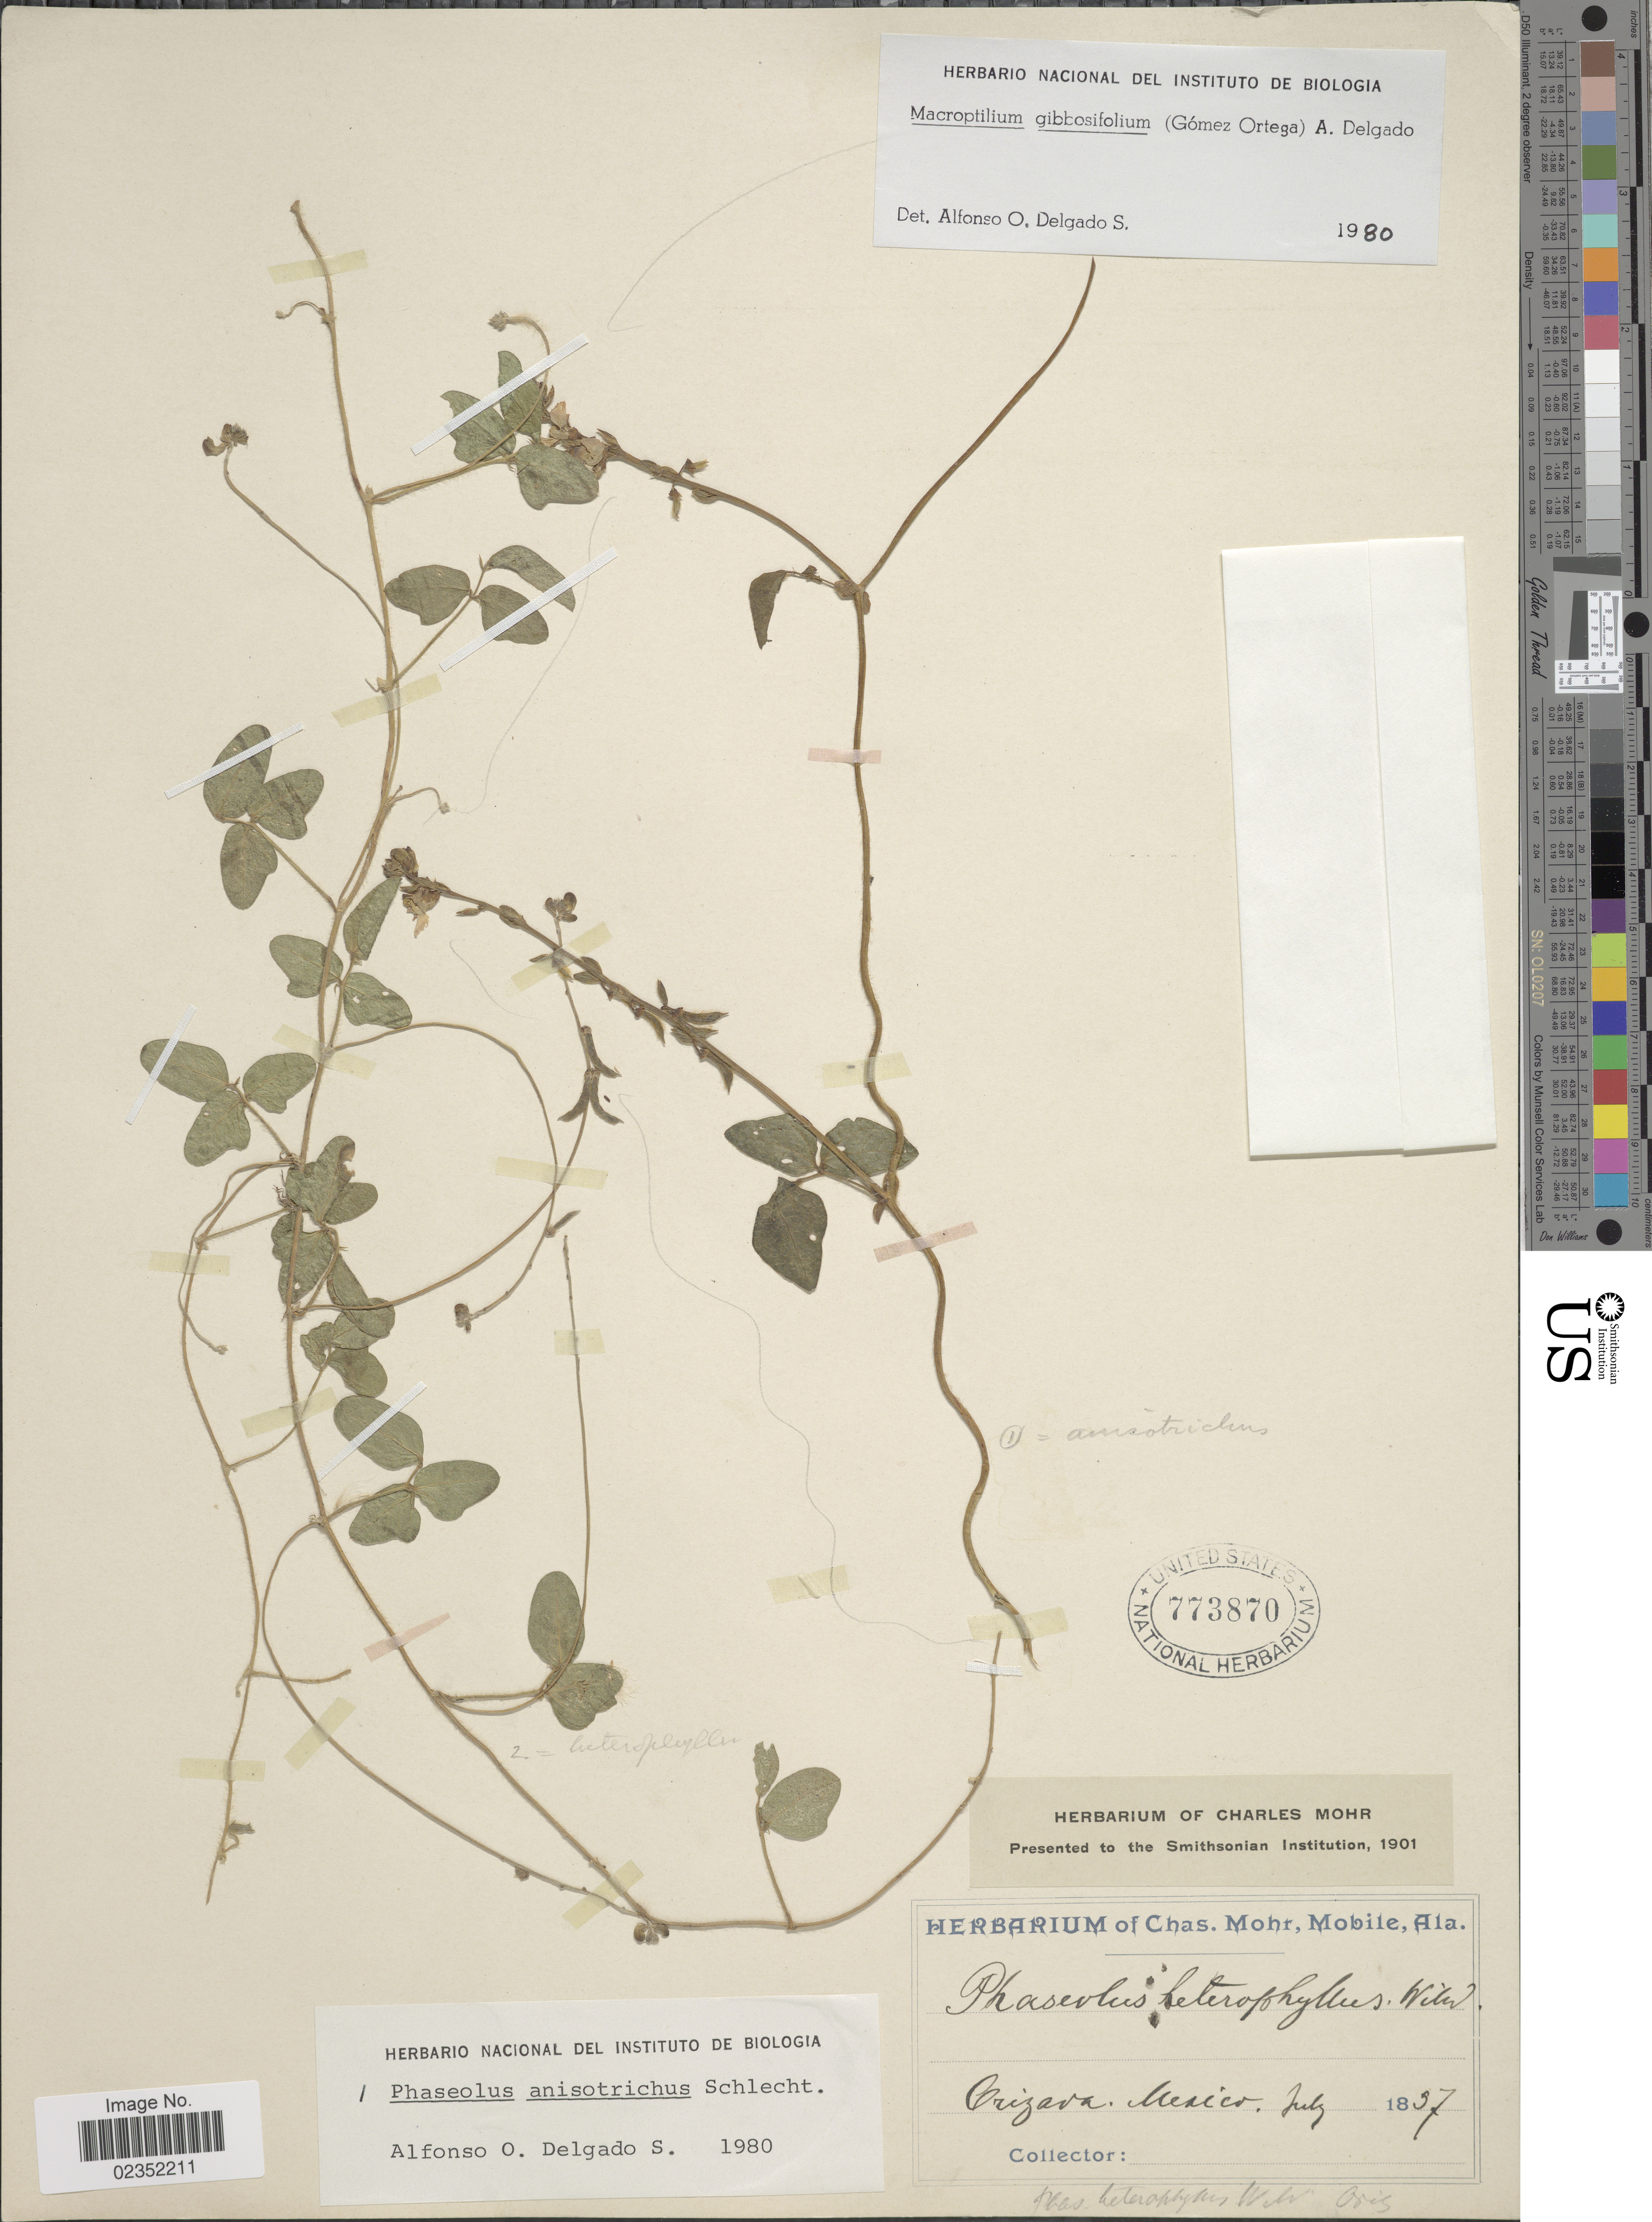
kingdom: Plantae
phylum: Tracheophyta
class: Magnoliopsida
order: Fabales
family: Fabaceae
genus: Macroptilium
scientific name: Macroptilium gibbosifolium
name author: (Ortega) A. Delgado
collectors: ex herb. Charles Mohr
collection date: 1837-07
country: Mexico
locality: Orizava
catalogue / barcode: US 773870